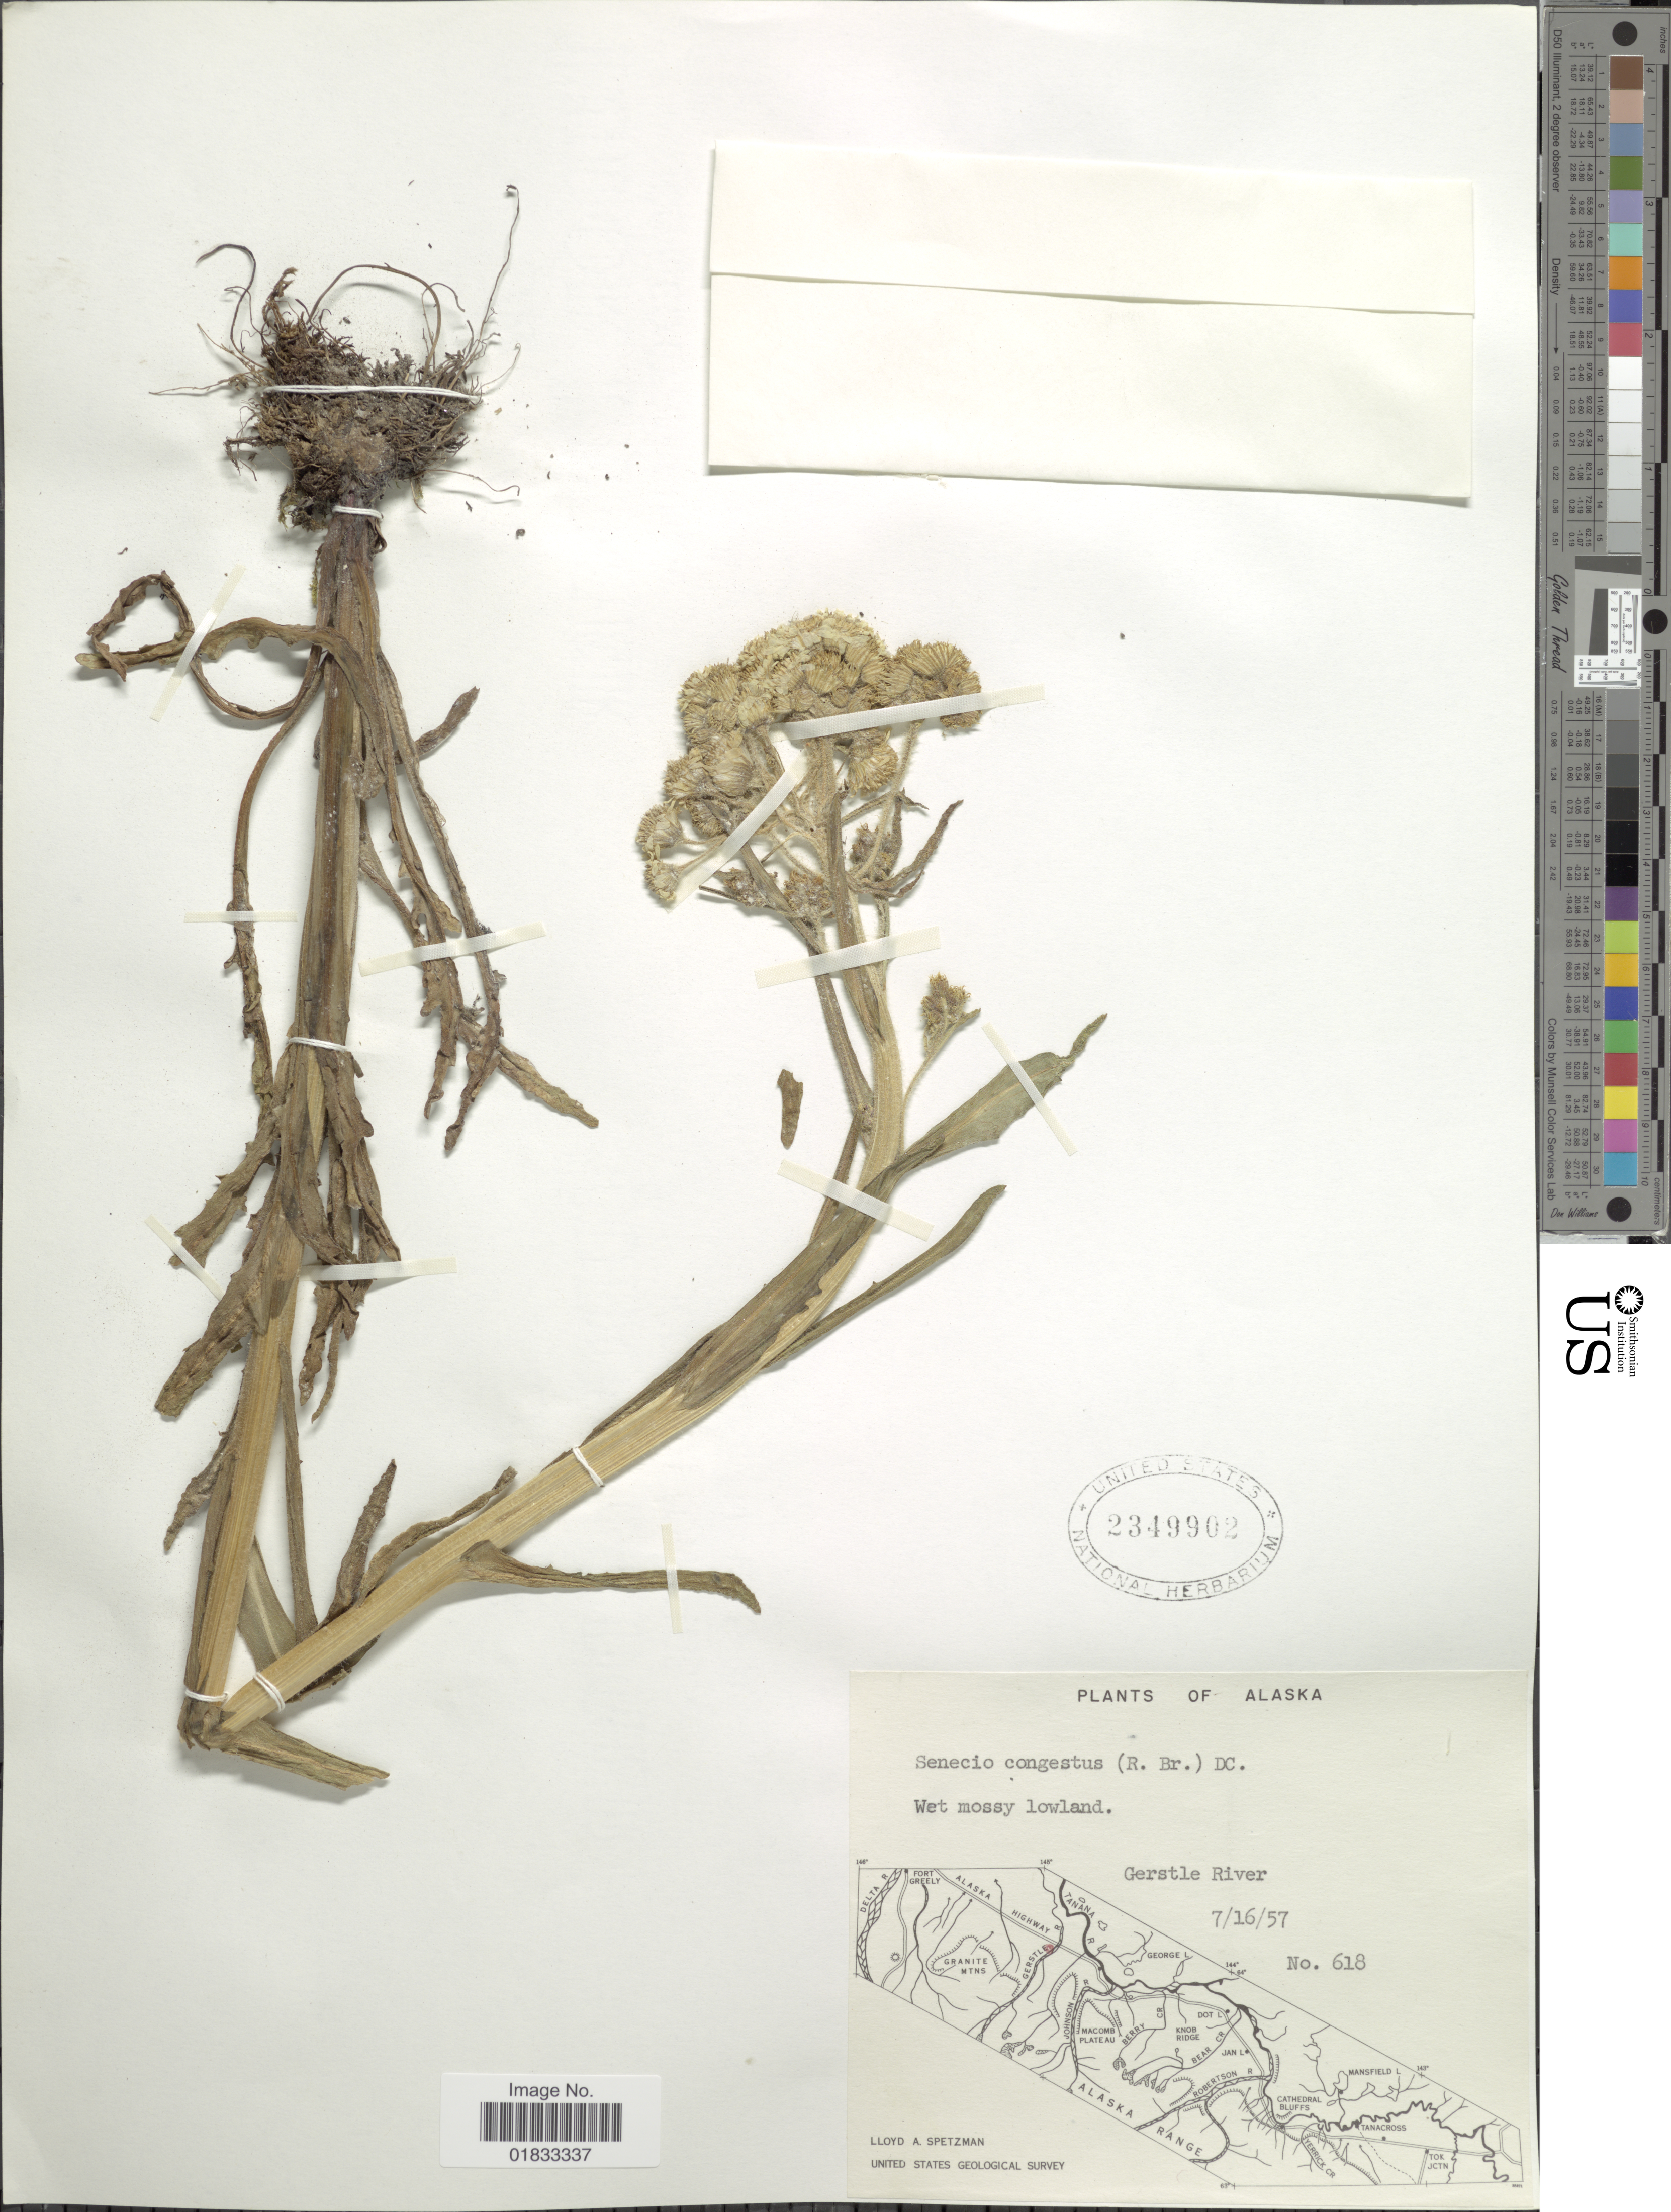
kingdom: Plantae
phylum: Tracheophyta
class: Magnoliopsida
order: Asterales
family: Asteraceae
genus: Tephroseris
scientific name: Tephroseris palustris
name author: (L.) Rchb.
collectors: L. Spetzman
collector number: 618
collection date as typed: Transcribed d/m/y: 16/7/57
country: United States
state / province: Alaska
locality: Gerstle River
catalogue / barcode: US 2349902